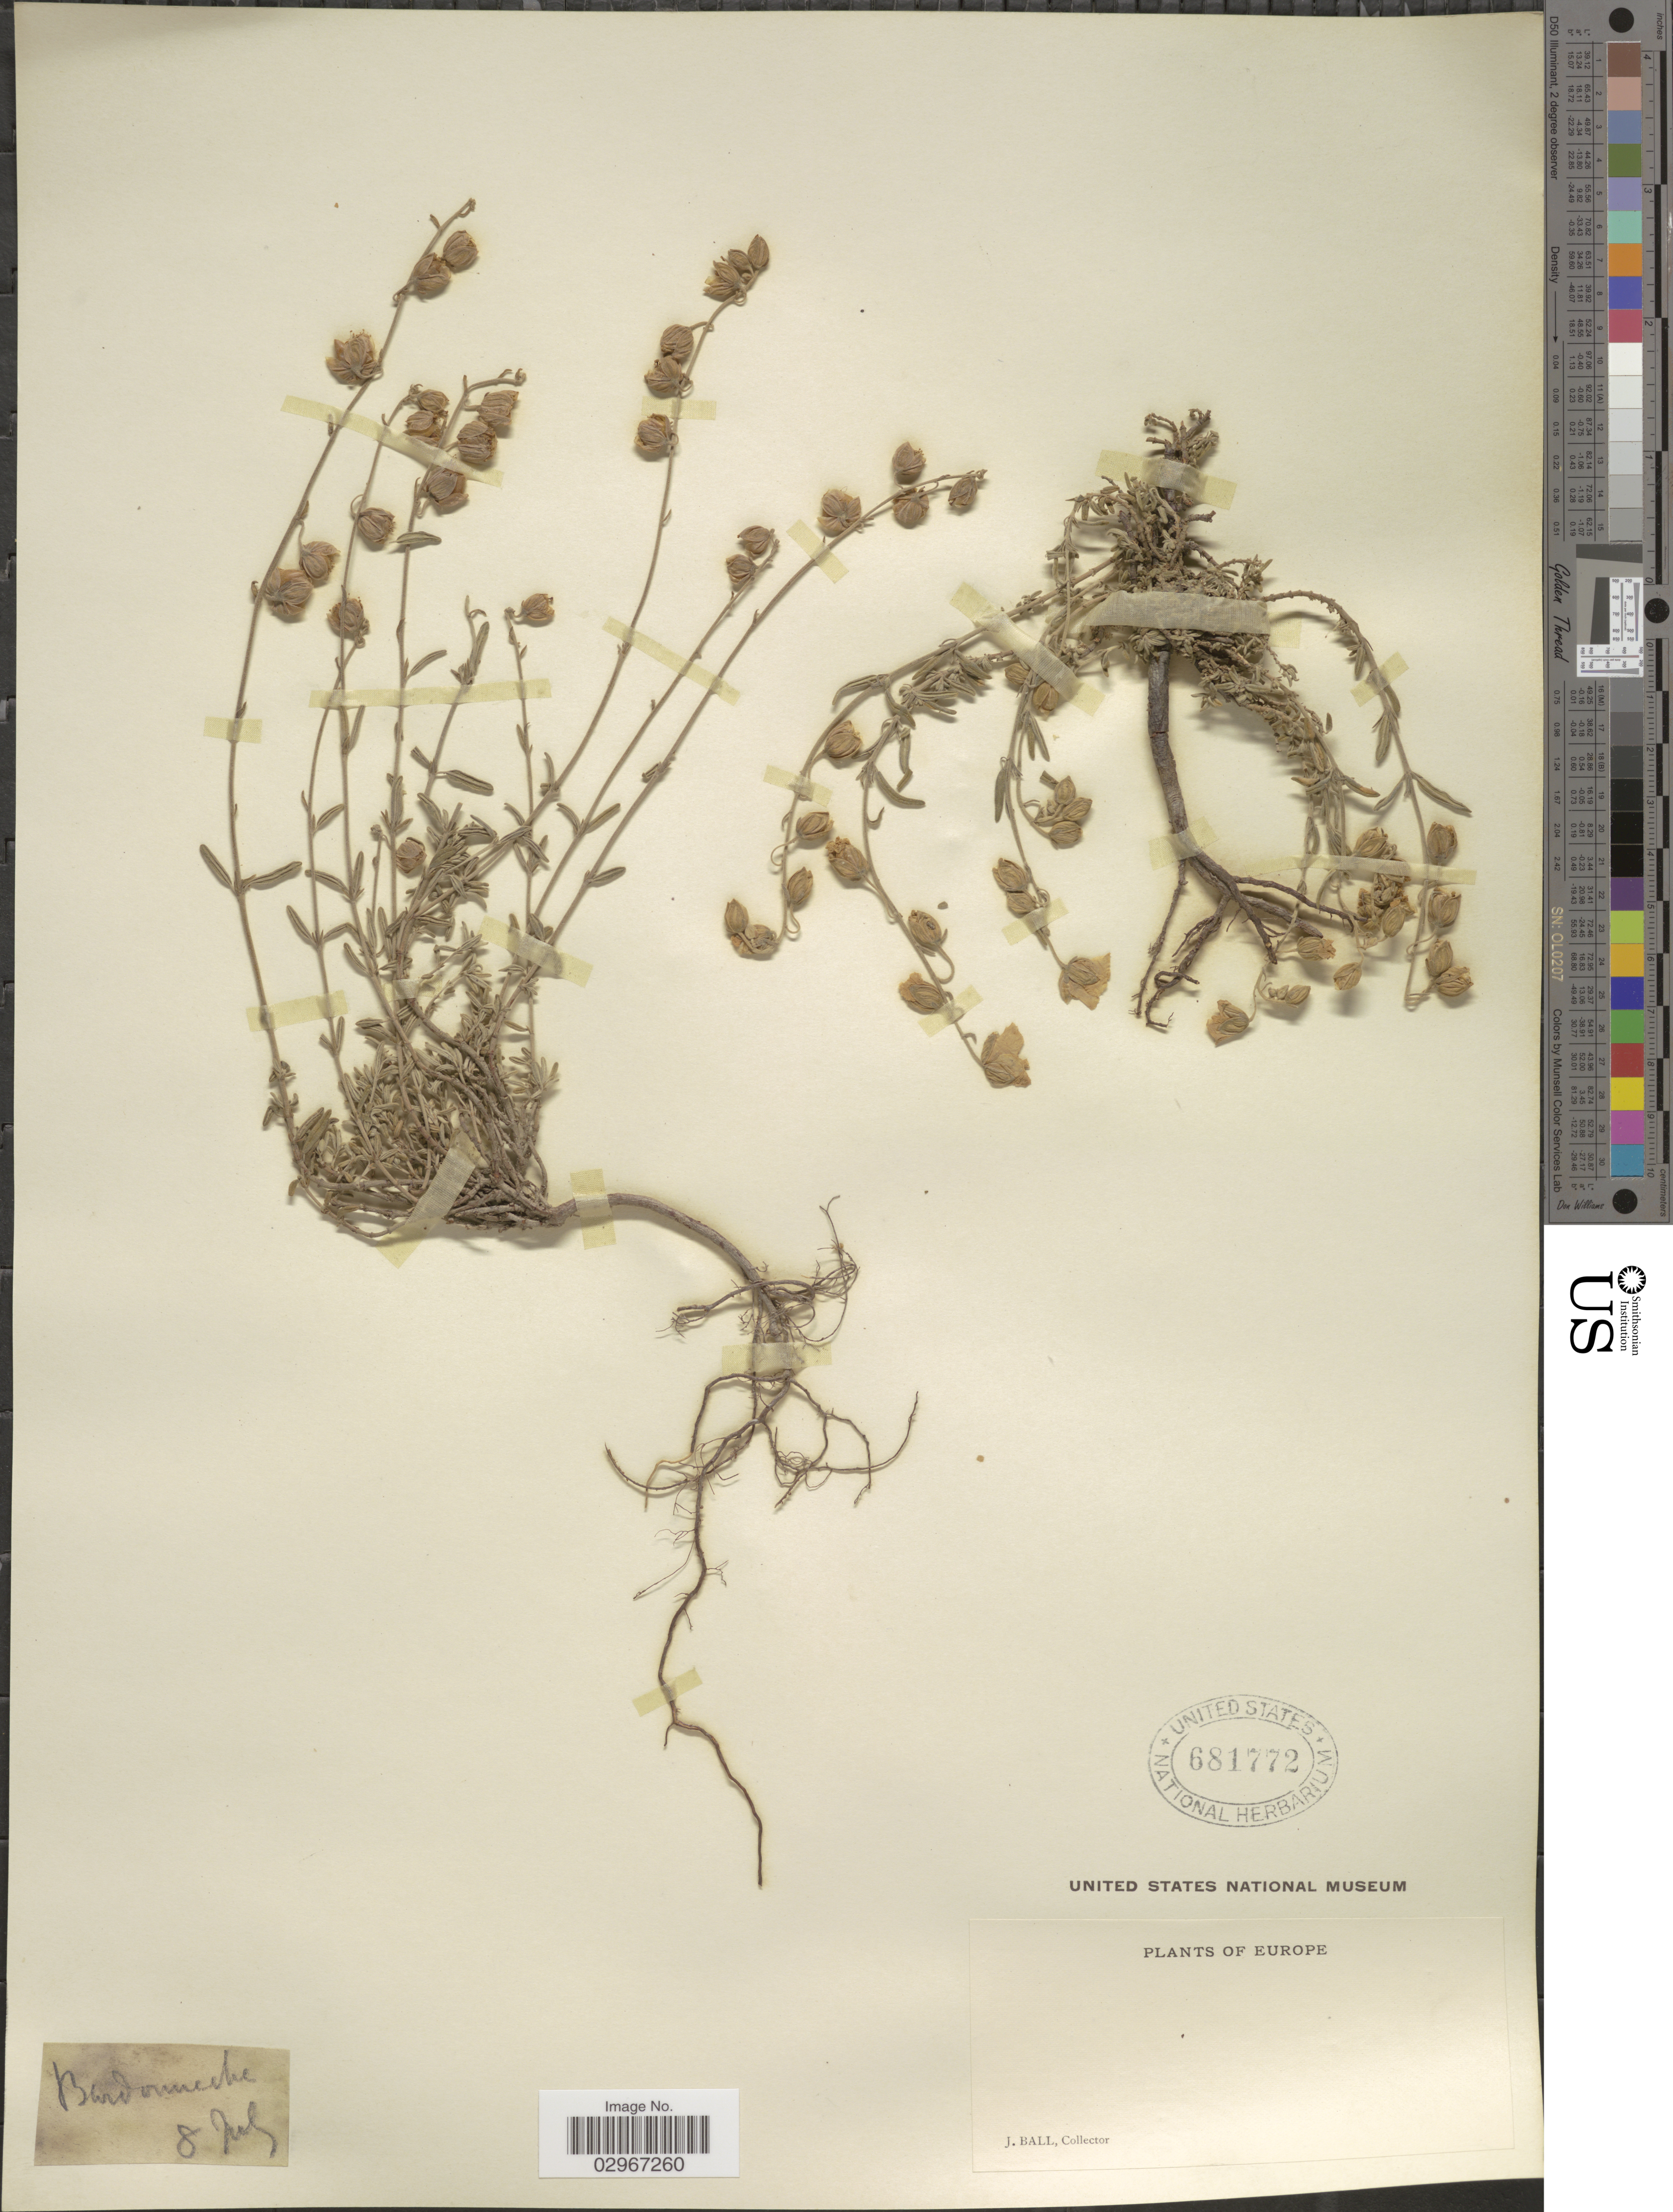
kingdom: Plantae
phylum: Tracheophyta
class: Magnoliopsida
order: Malvales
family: Cistaceae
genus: Helianthemum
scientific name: Helianthemum sp.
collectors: J. Ball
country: Italy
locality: Bardonneche, Europe.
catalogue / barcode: US 681772